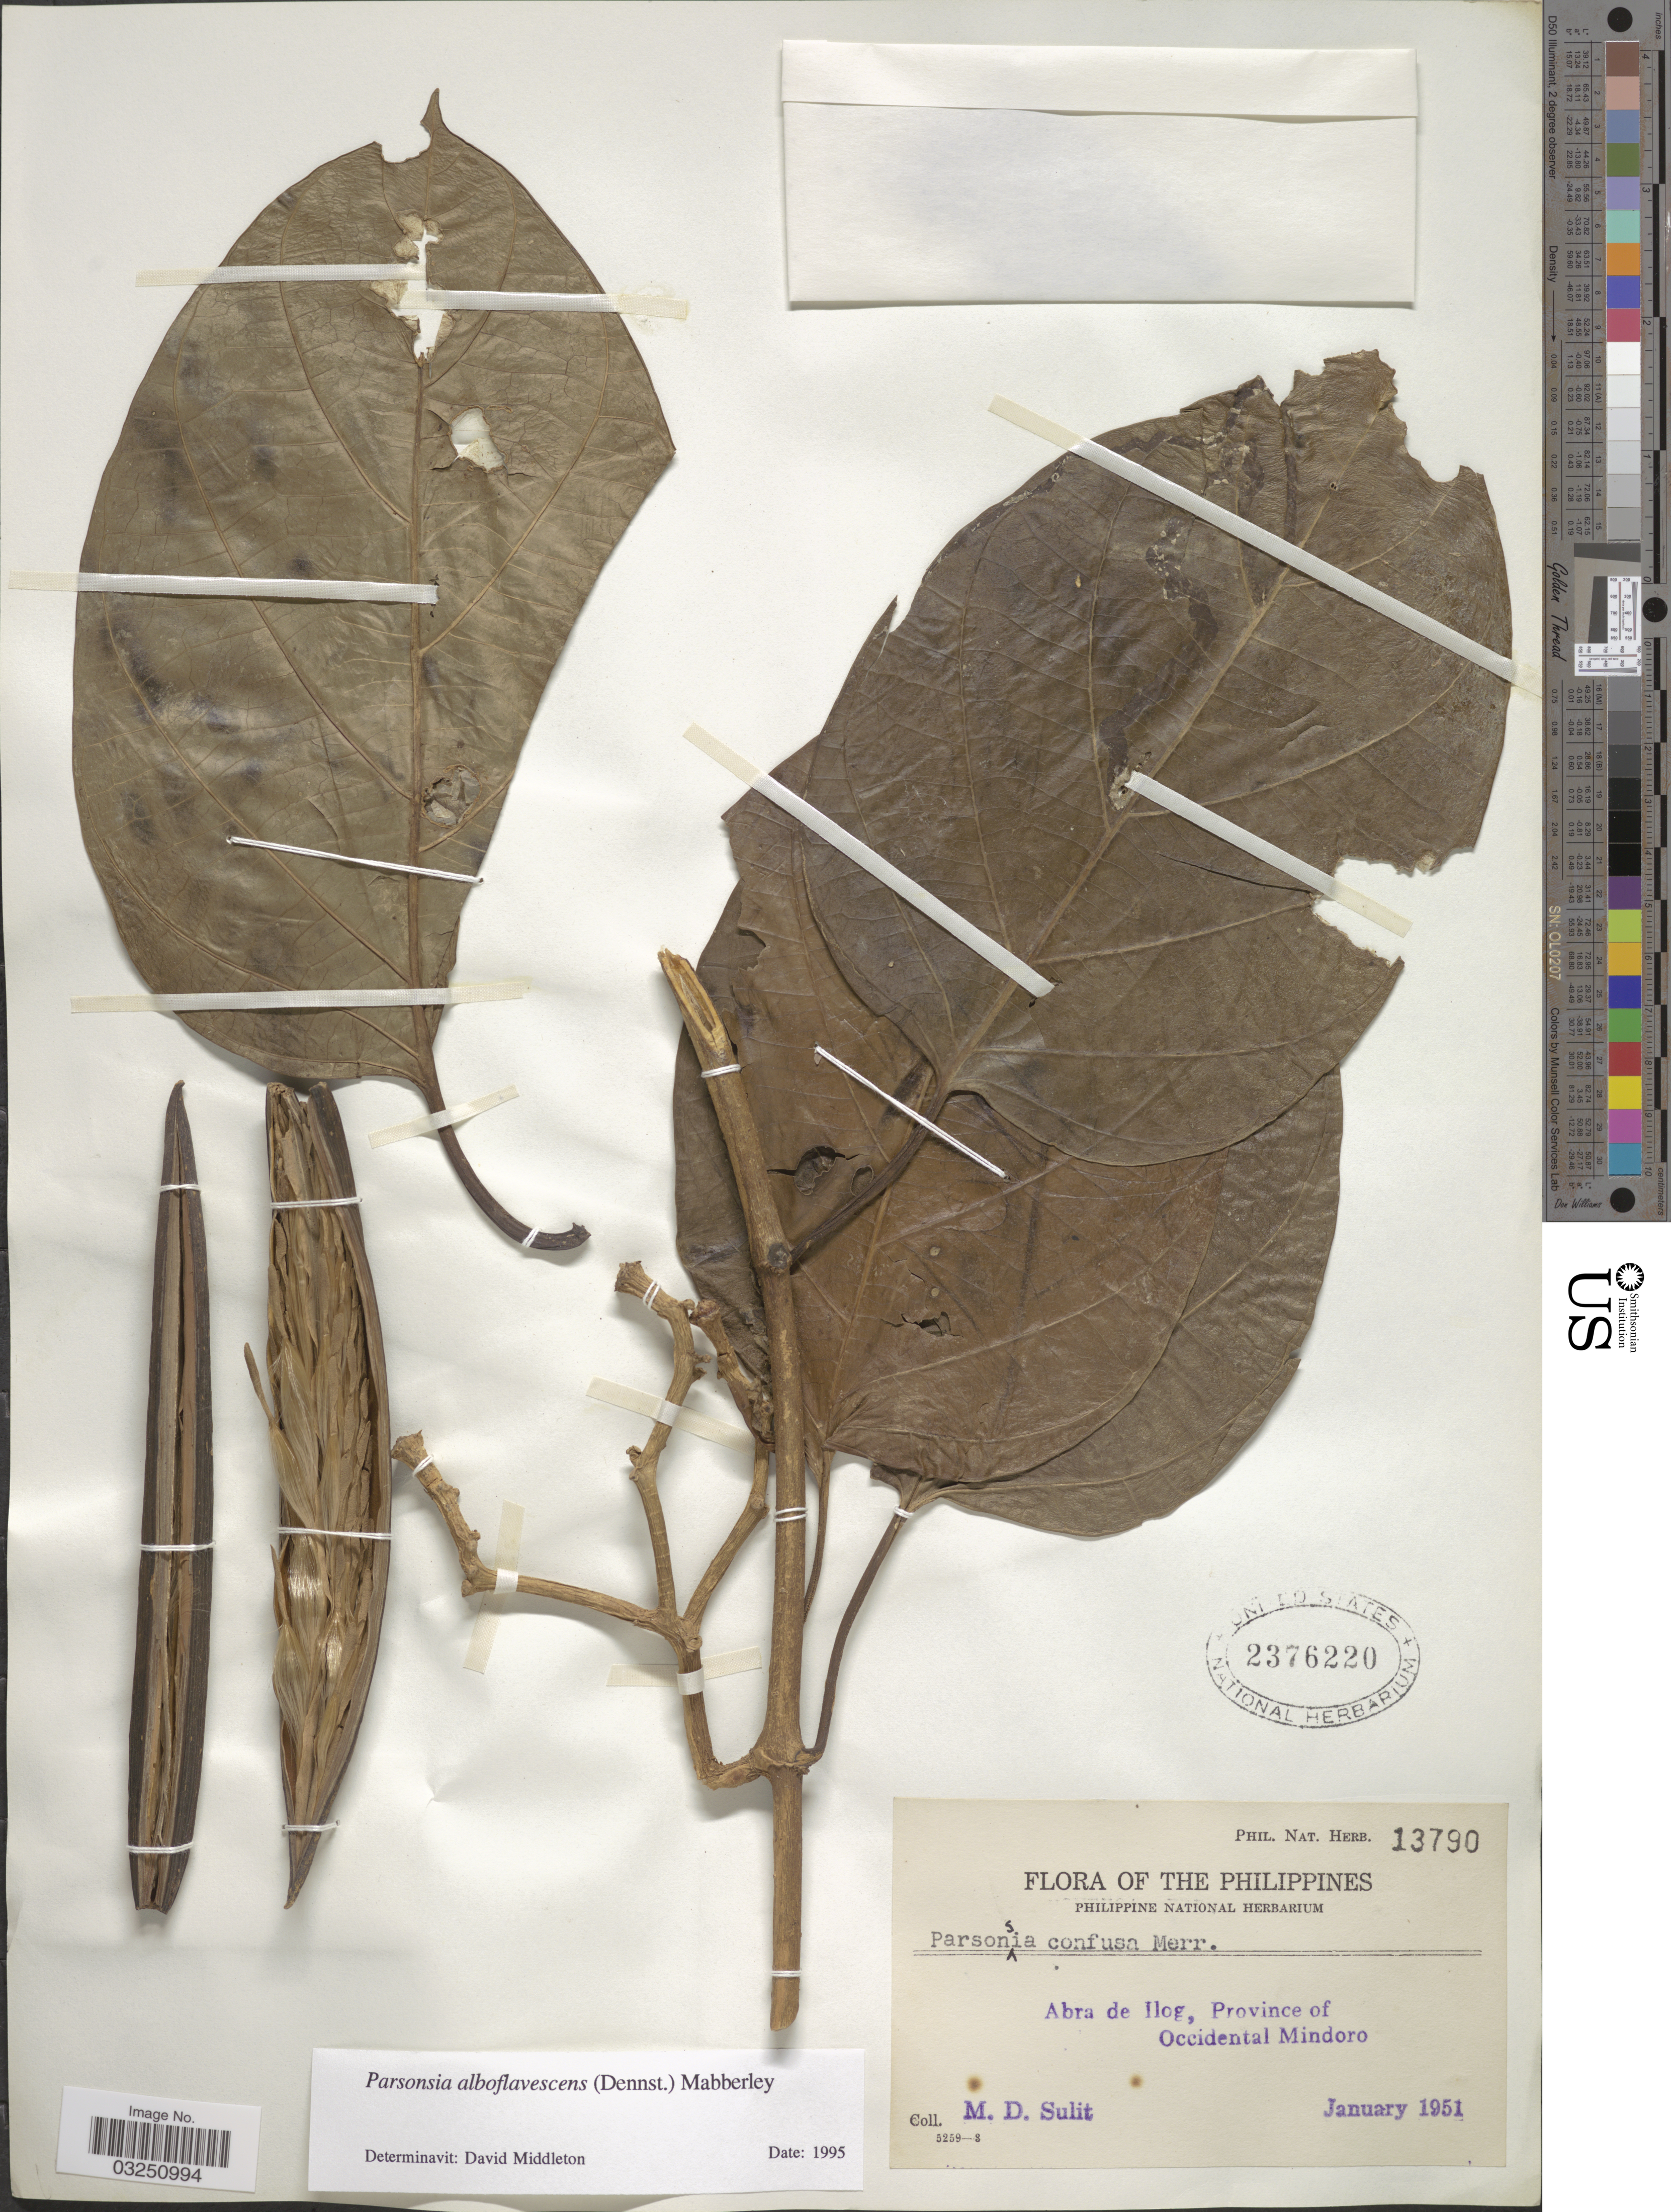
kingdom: Plantae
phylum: Tracheophyta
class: Magnoliopsida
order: Gentianales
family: Apocynaceae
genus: Parsonsia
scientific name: Parsonsia alboflavescens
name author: (Dennst.) Mabberley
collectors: M. Sulit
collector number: Phil. Nat. 13790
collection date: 1951-01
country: Philippines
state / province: Mimaropa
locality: Abra de Ilog, Province of Occidental Mindoro.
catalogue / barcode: US 2376220